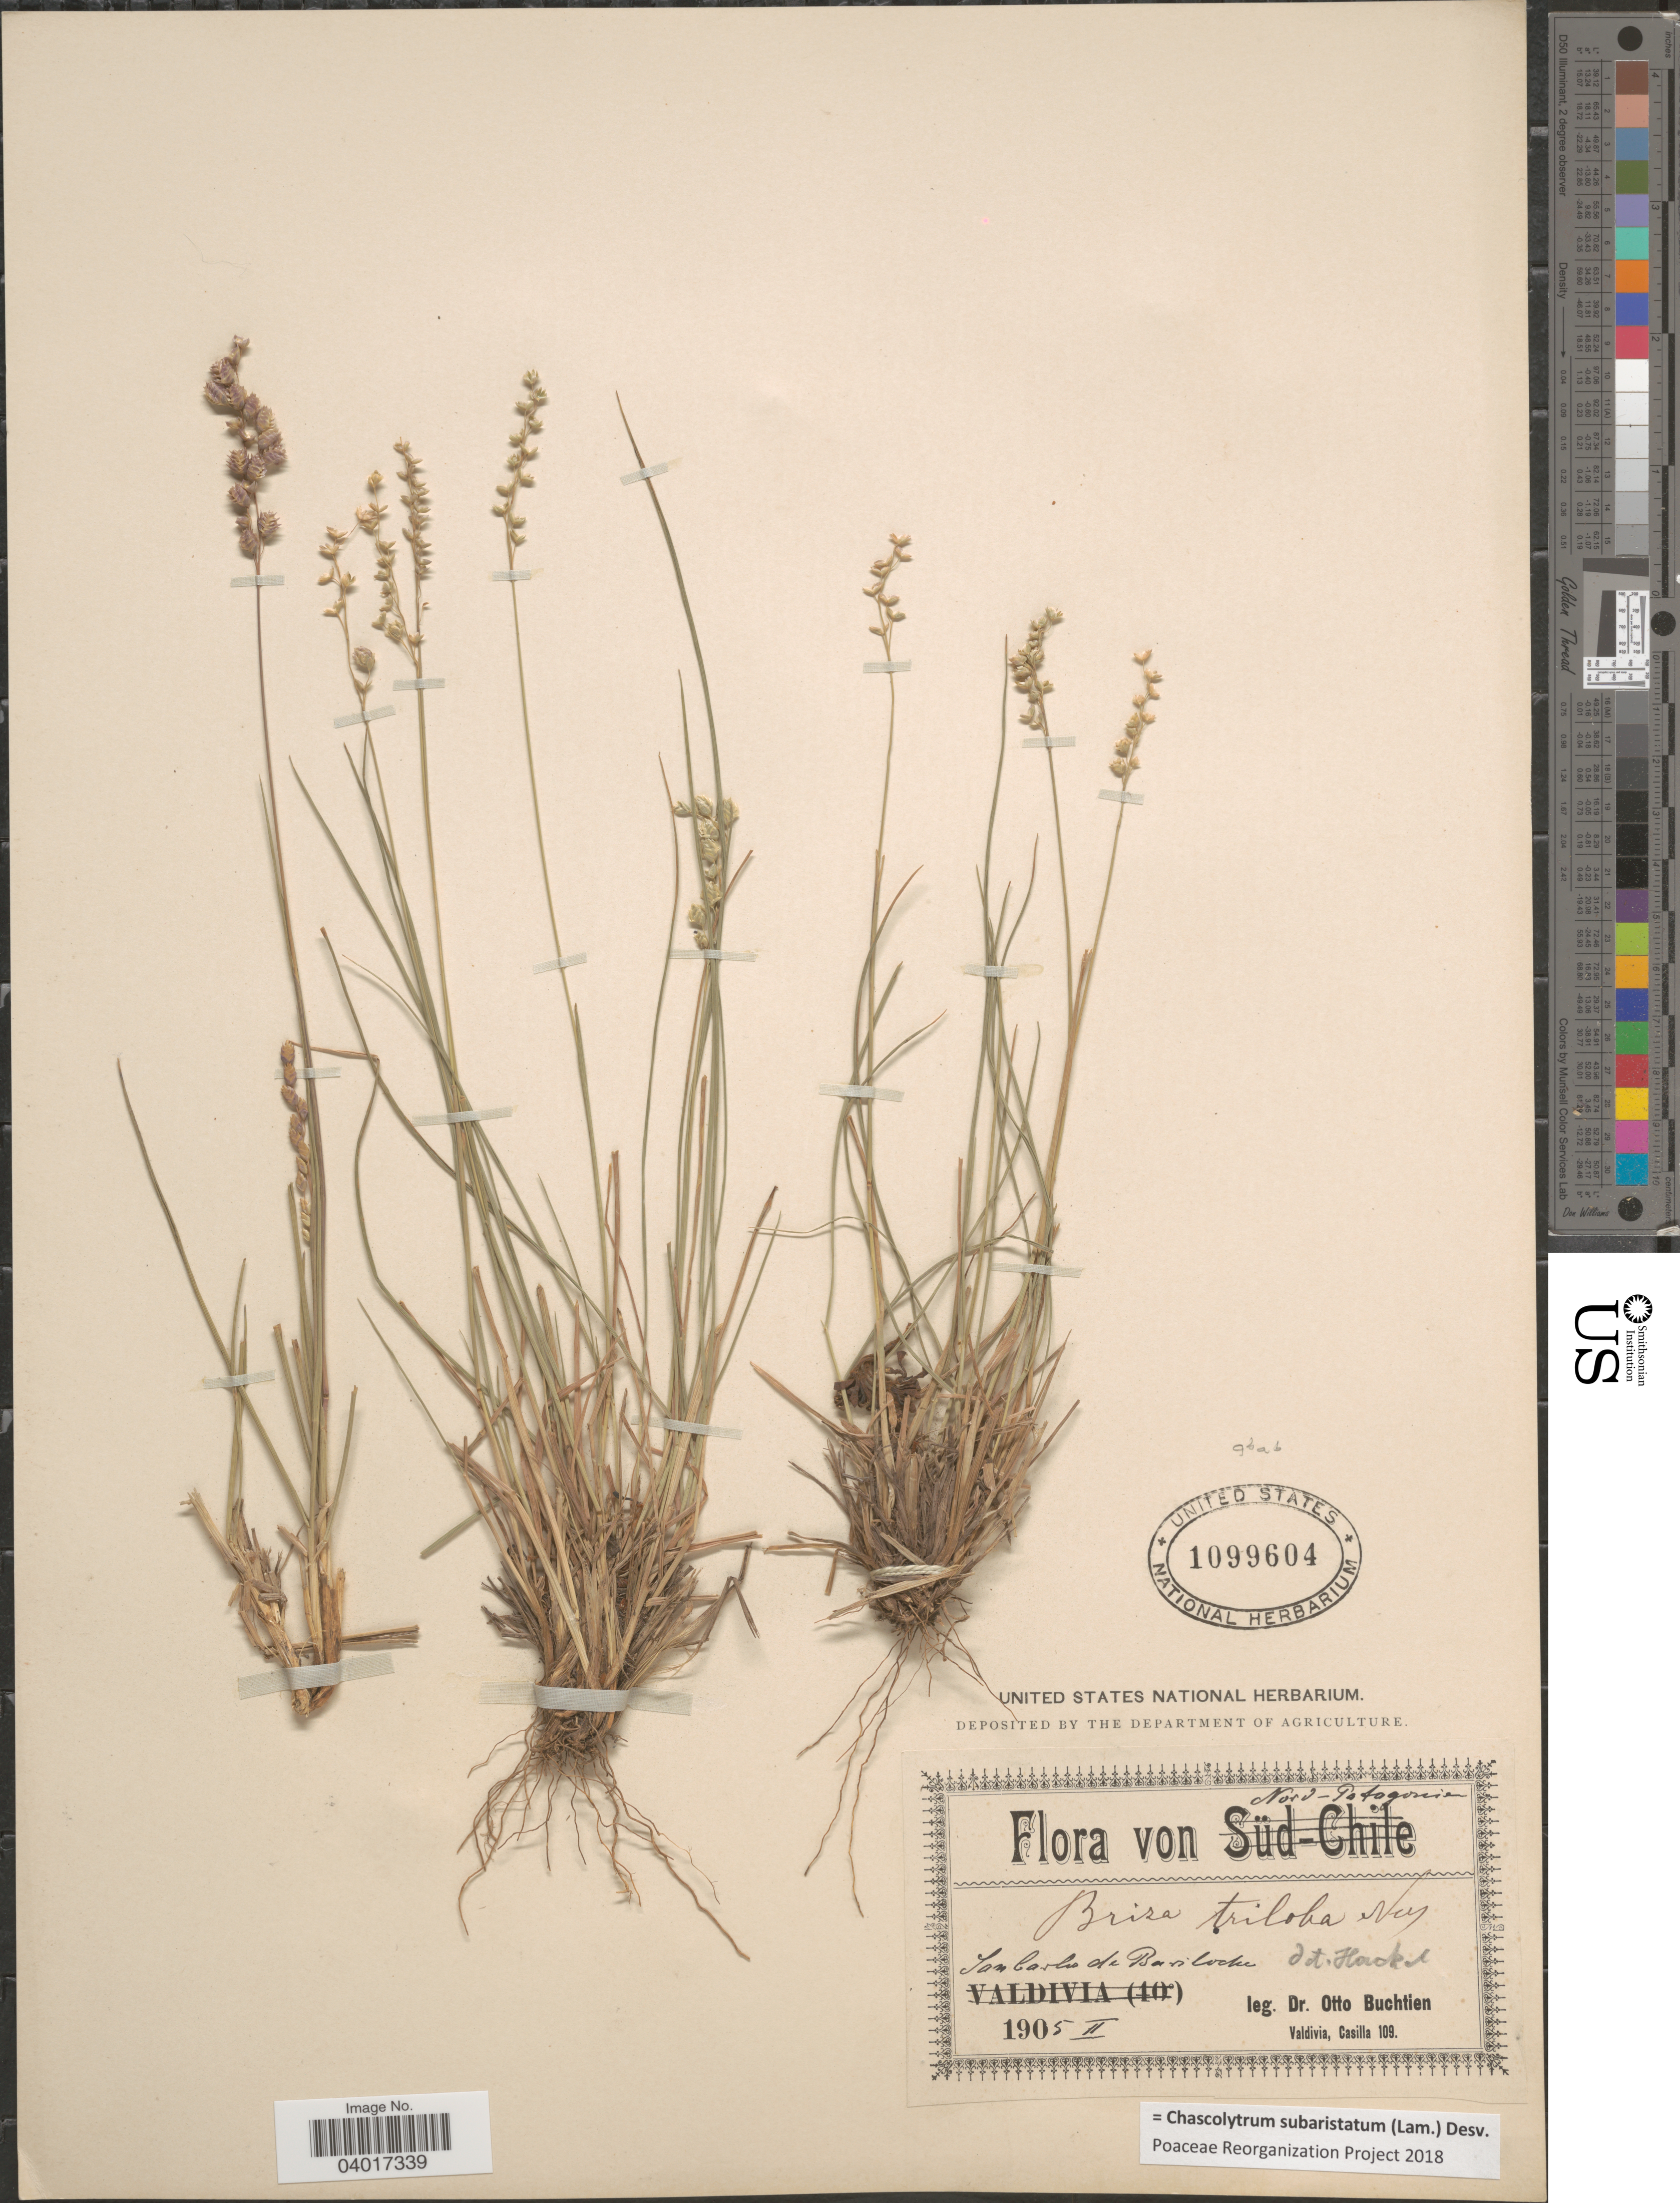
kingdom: Plantae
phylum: Tracheophyta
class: Liliopsida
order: Poales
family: Poaceae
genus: Chascolytrum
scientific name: Chascolytrum subaristatum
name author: (Lam.) Desv.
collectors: O. Buchtien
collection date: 1905-02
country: Argentina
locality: Nord-Patagonia. San Carlos de Bariloche.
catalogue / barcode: US 1099604